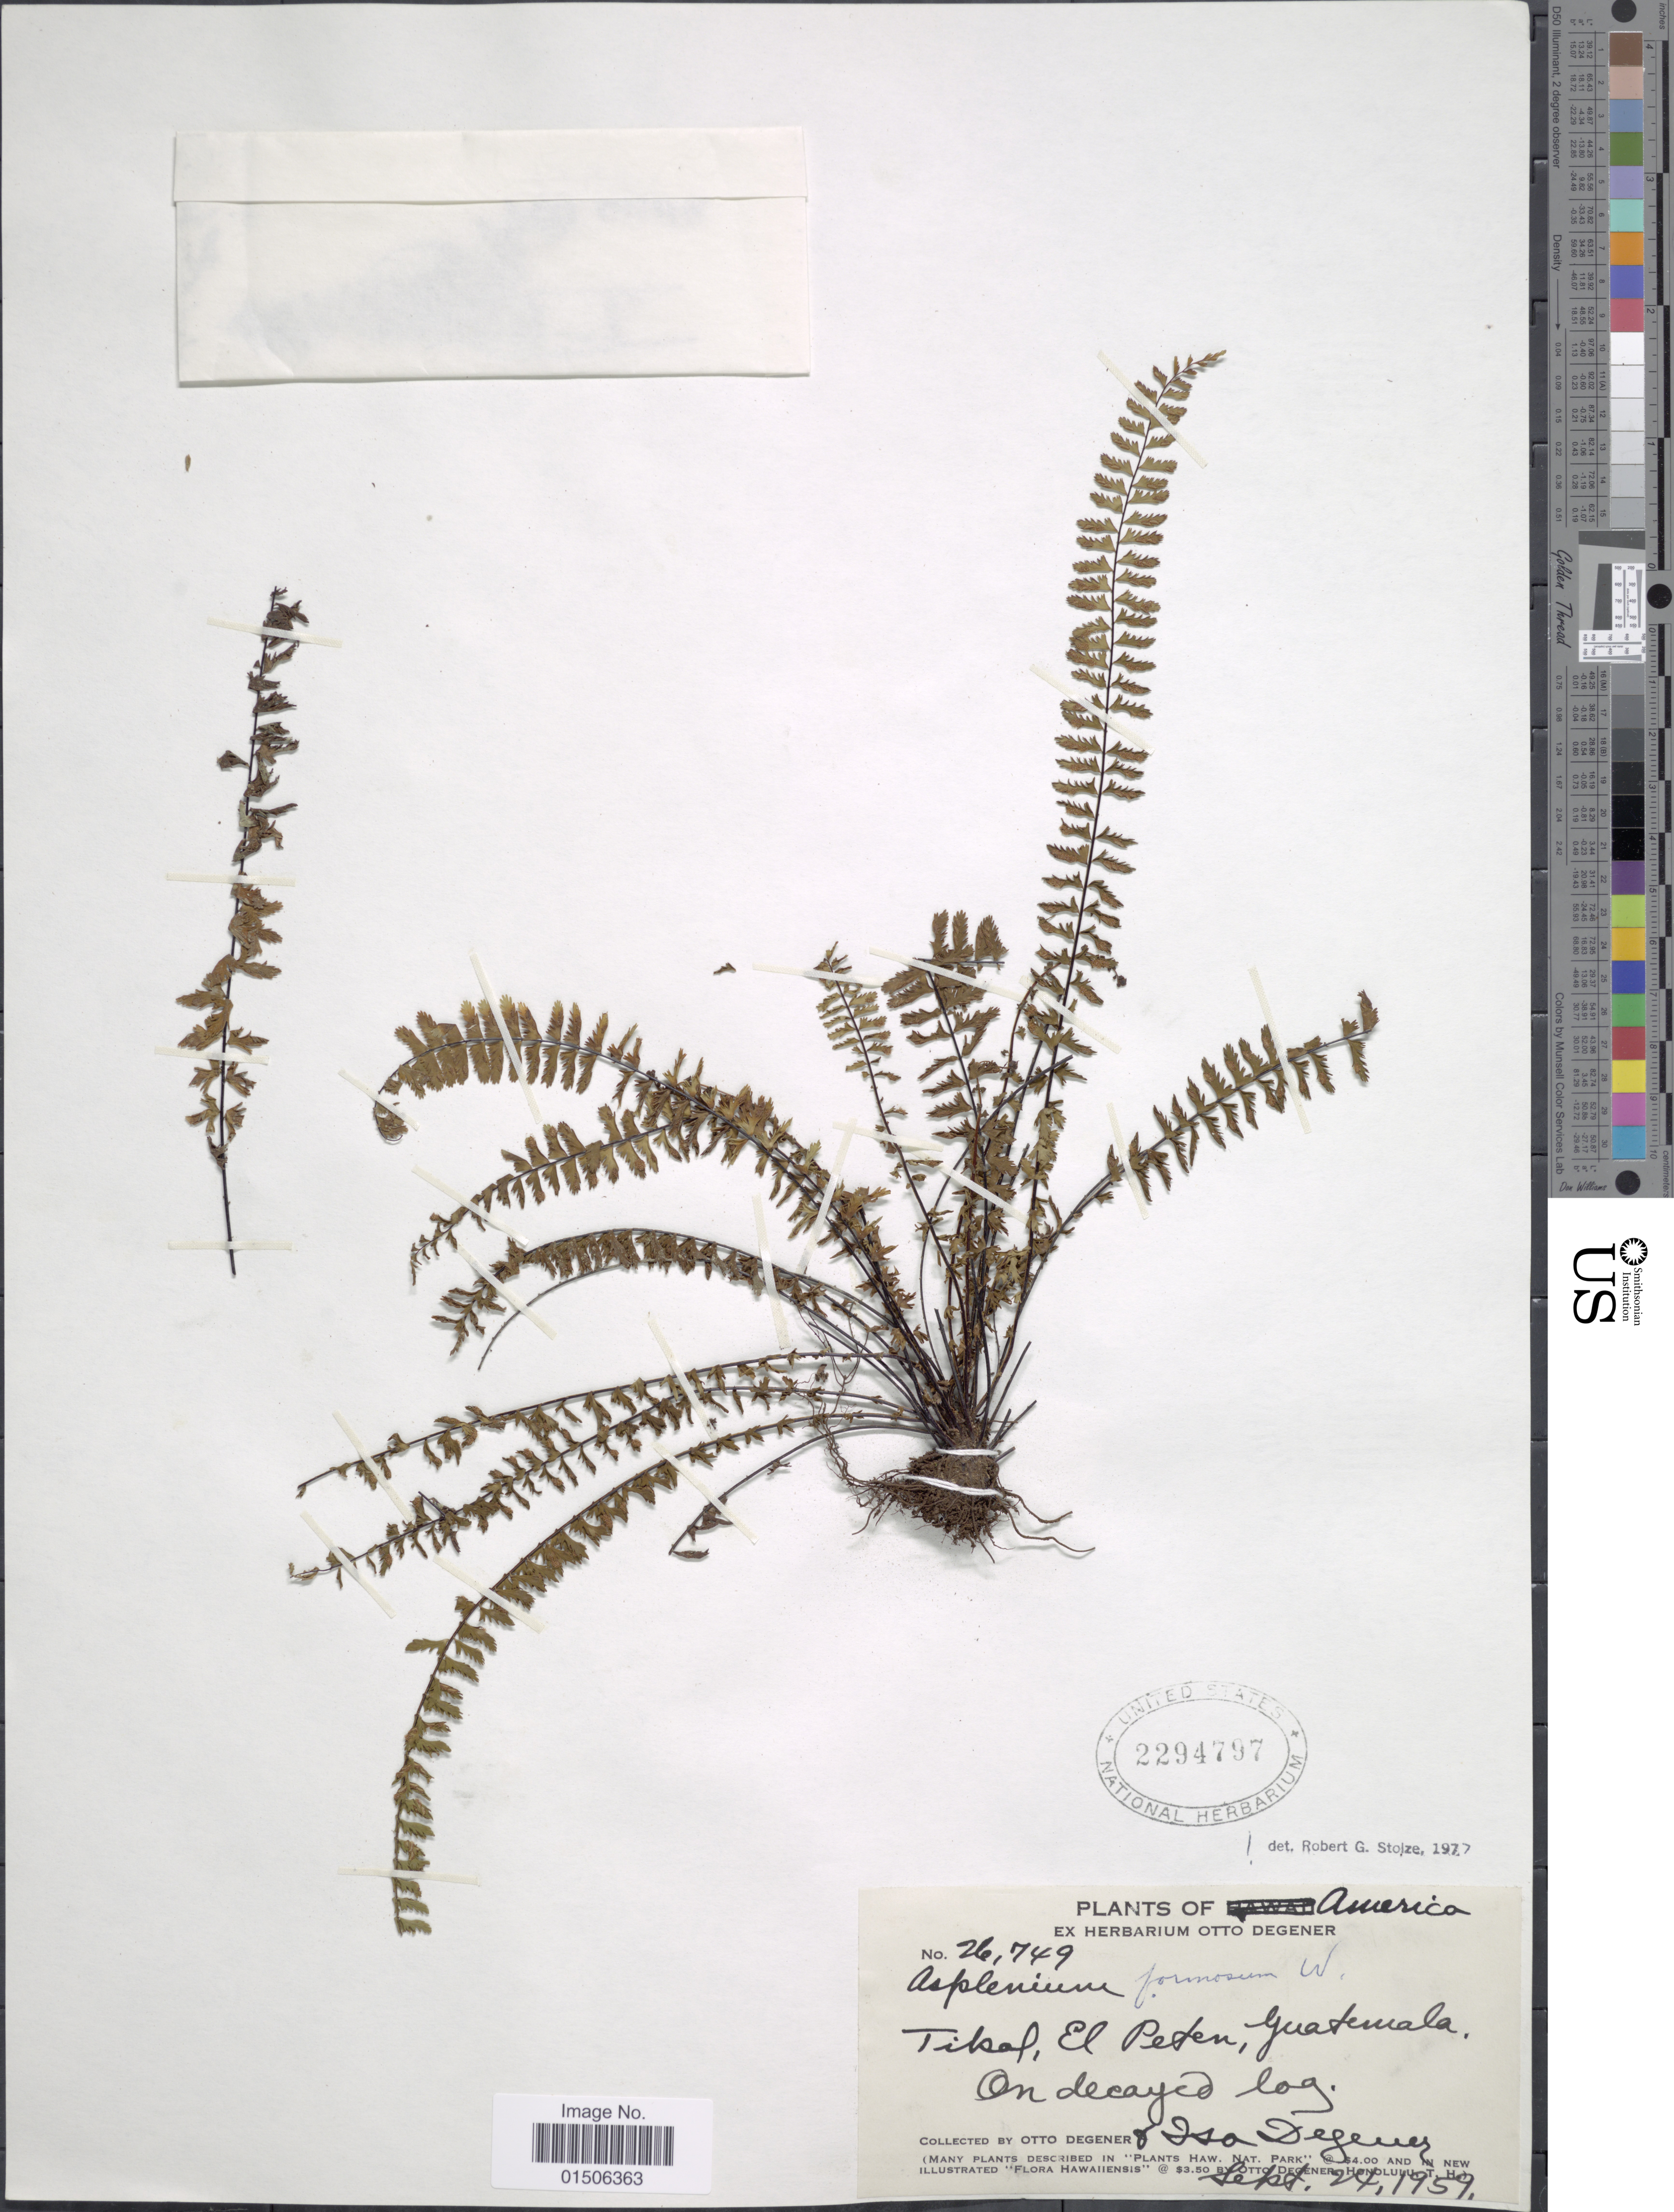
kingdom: Plantae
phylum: Tracheophyta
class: Polypodiopsida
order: Polypodiales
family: Aspleniaceae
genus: Asplenium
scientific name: Asplenium formosum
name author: Willd.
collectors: O. Degener & I. Degener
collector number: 26749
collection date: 1959-09-24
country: Guatemala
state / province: El Petén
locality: America, Tikal, On decay log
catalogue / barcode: US 2294797